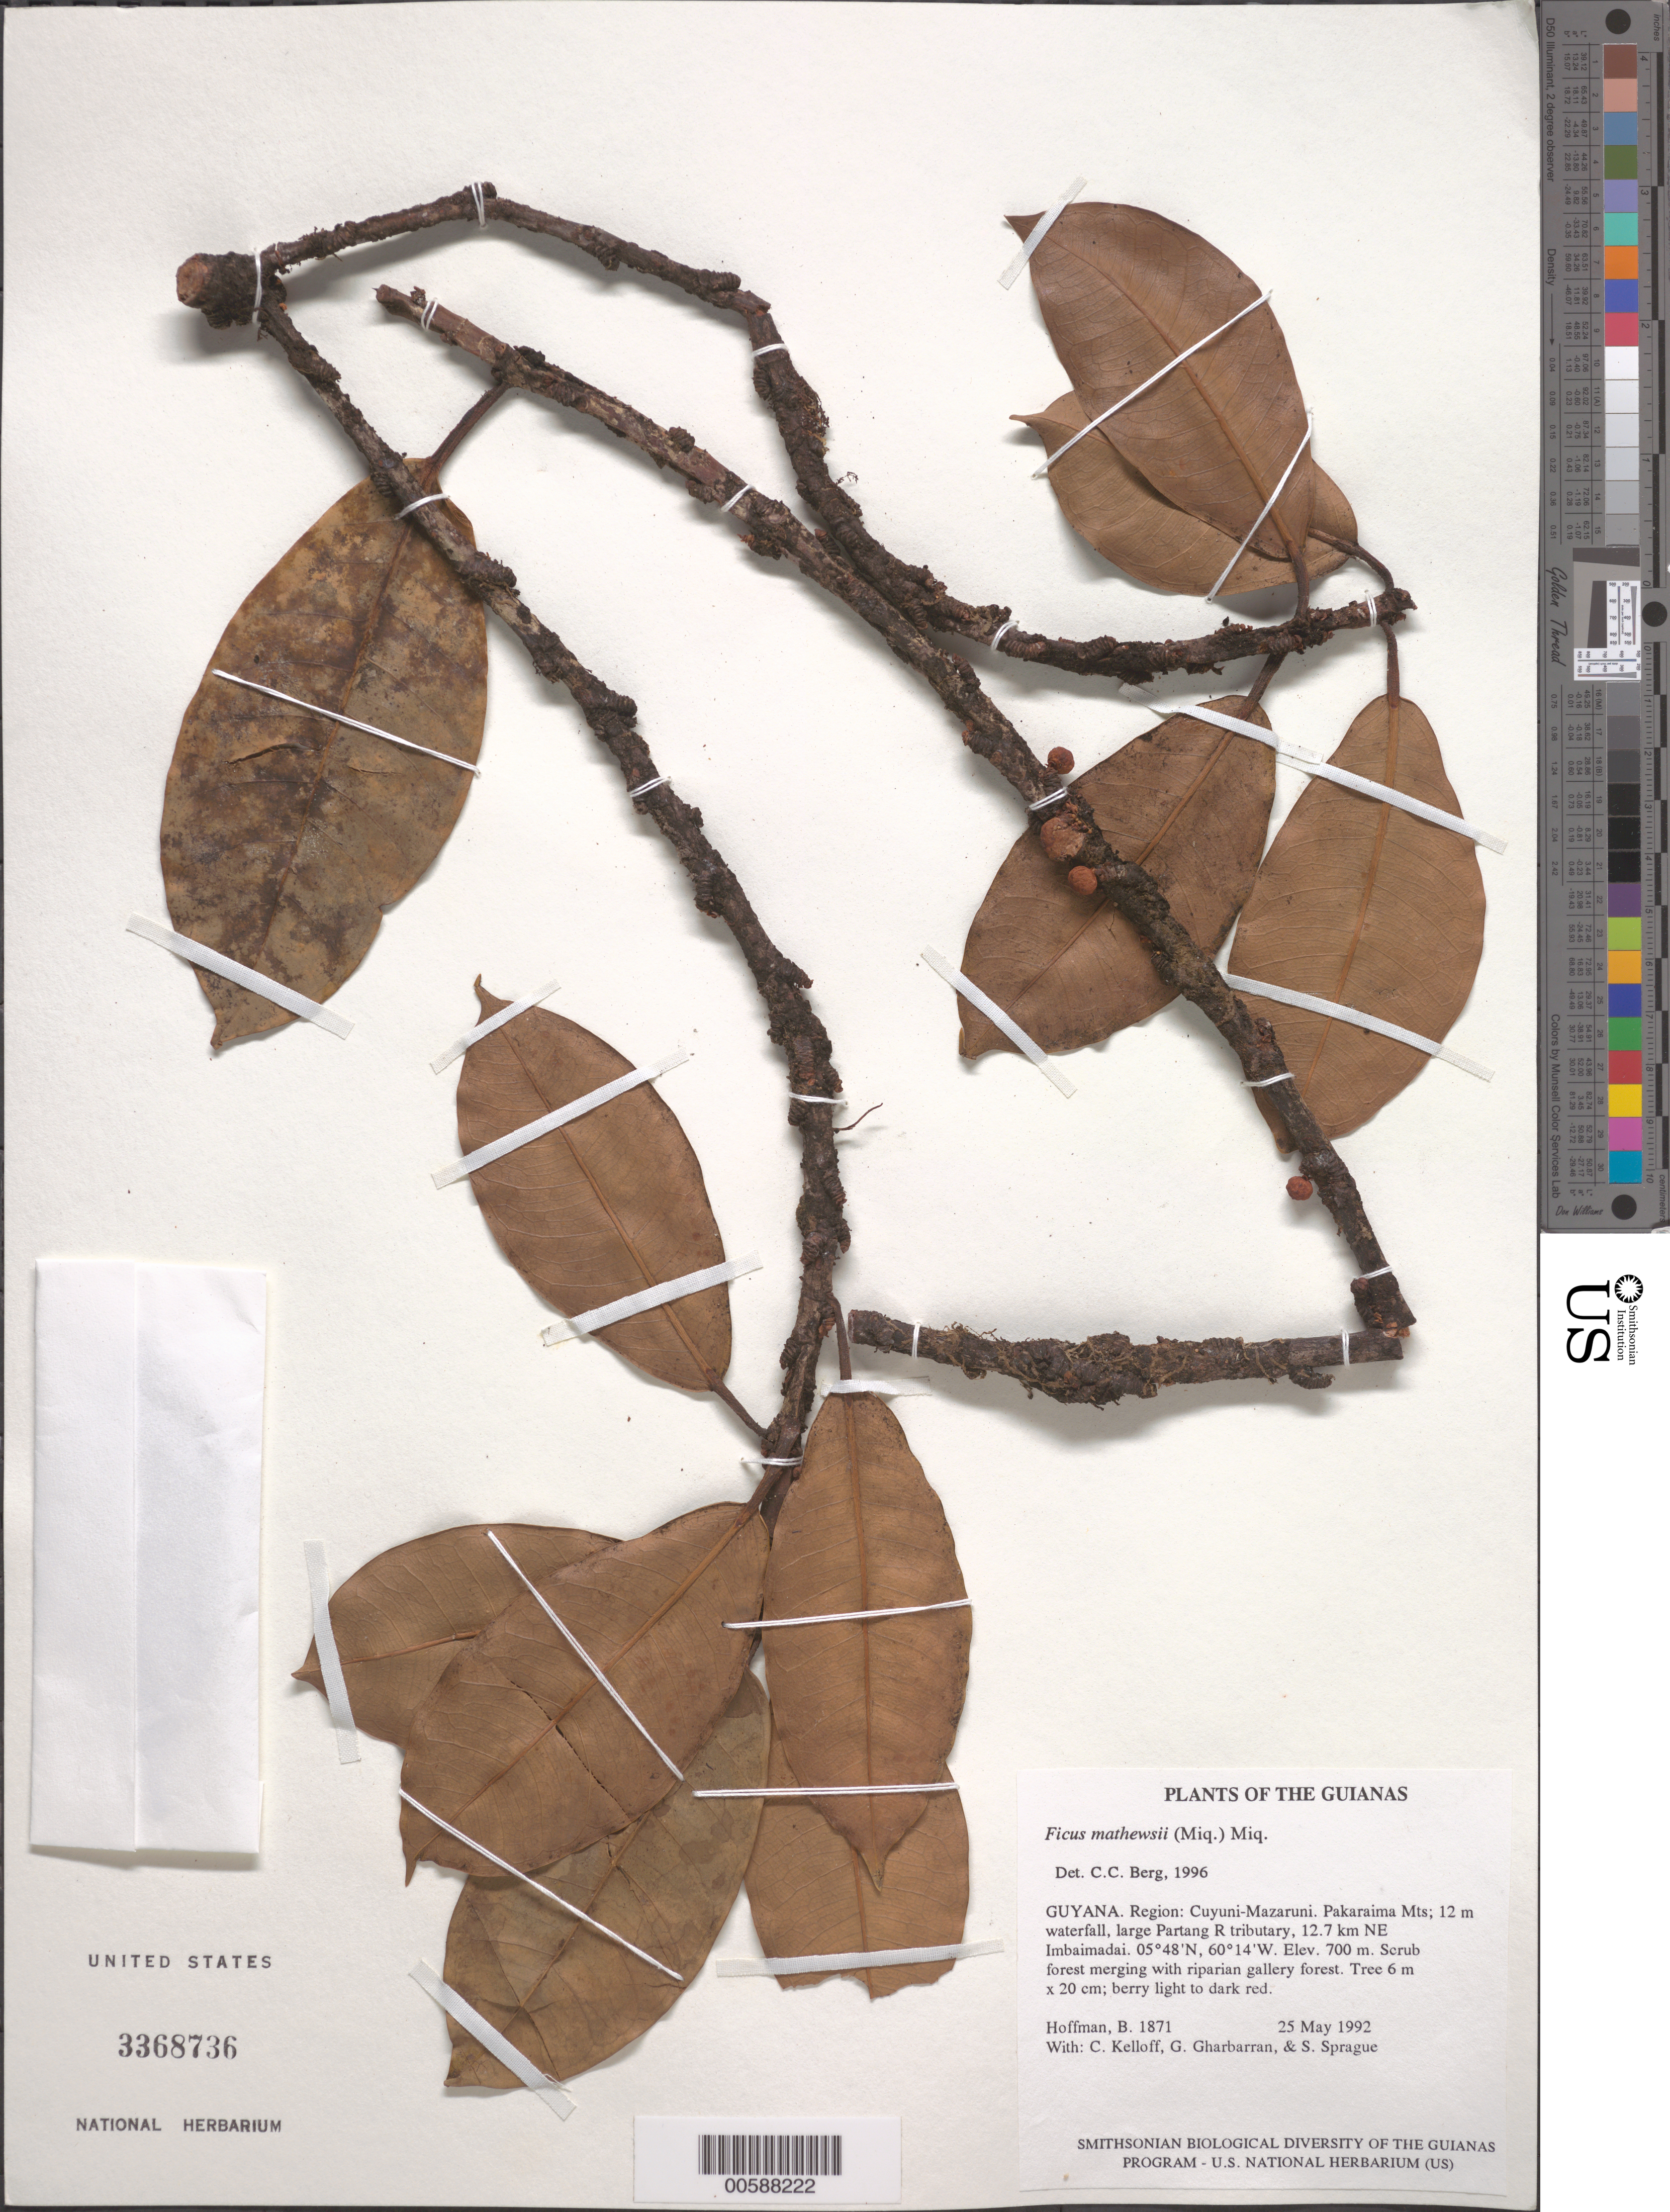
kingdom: Plantae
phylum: Tracheophyta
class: Magnoliopsida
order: Rosales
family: Moraceae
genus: Ficus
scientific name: Ficus mathewsii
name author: (Miq.) Miq.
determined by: Berg, C. C.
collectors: B. Hoffman, C. L. Kelloff, G. Gharbarran & S. Sprague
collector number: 1871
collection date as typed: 25 May 1992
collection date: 1992-05-25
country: Guyana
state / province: Cuyuni-Mazaruni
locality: Pakaraima Mts; 12 m waterfall, large Partang River tributary, 12.7 km NE of Imbaimadai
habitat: Scrub forest merging with riparian gallery forest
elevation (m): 700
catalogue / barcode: US 3368736